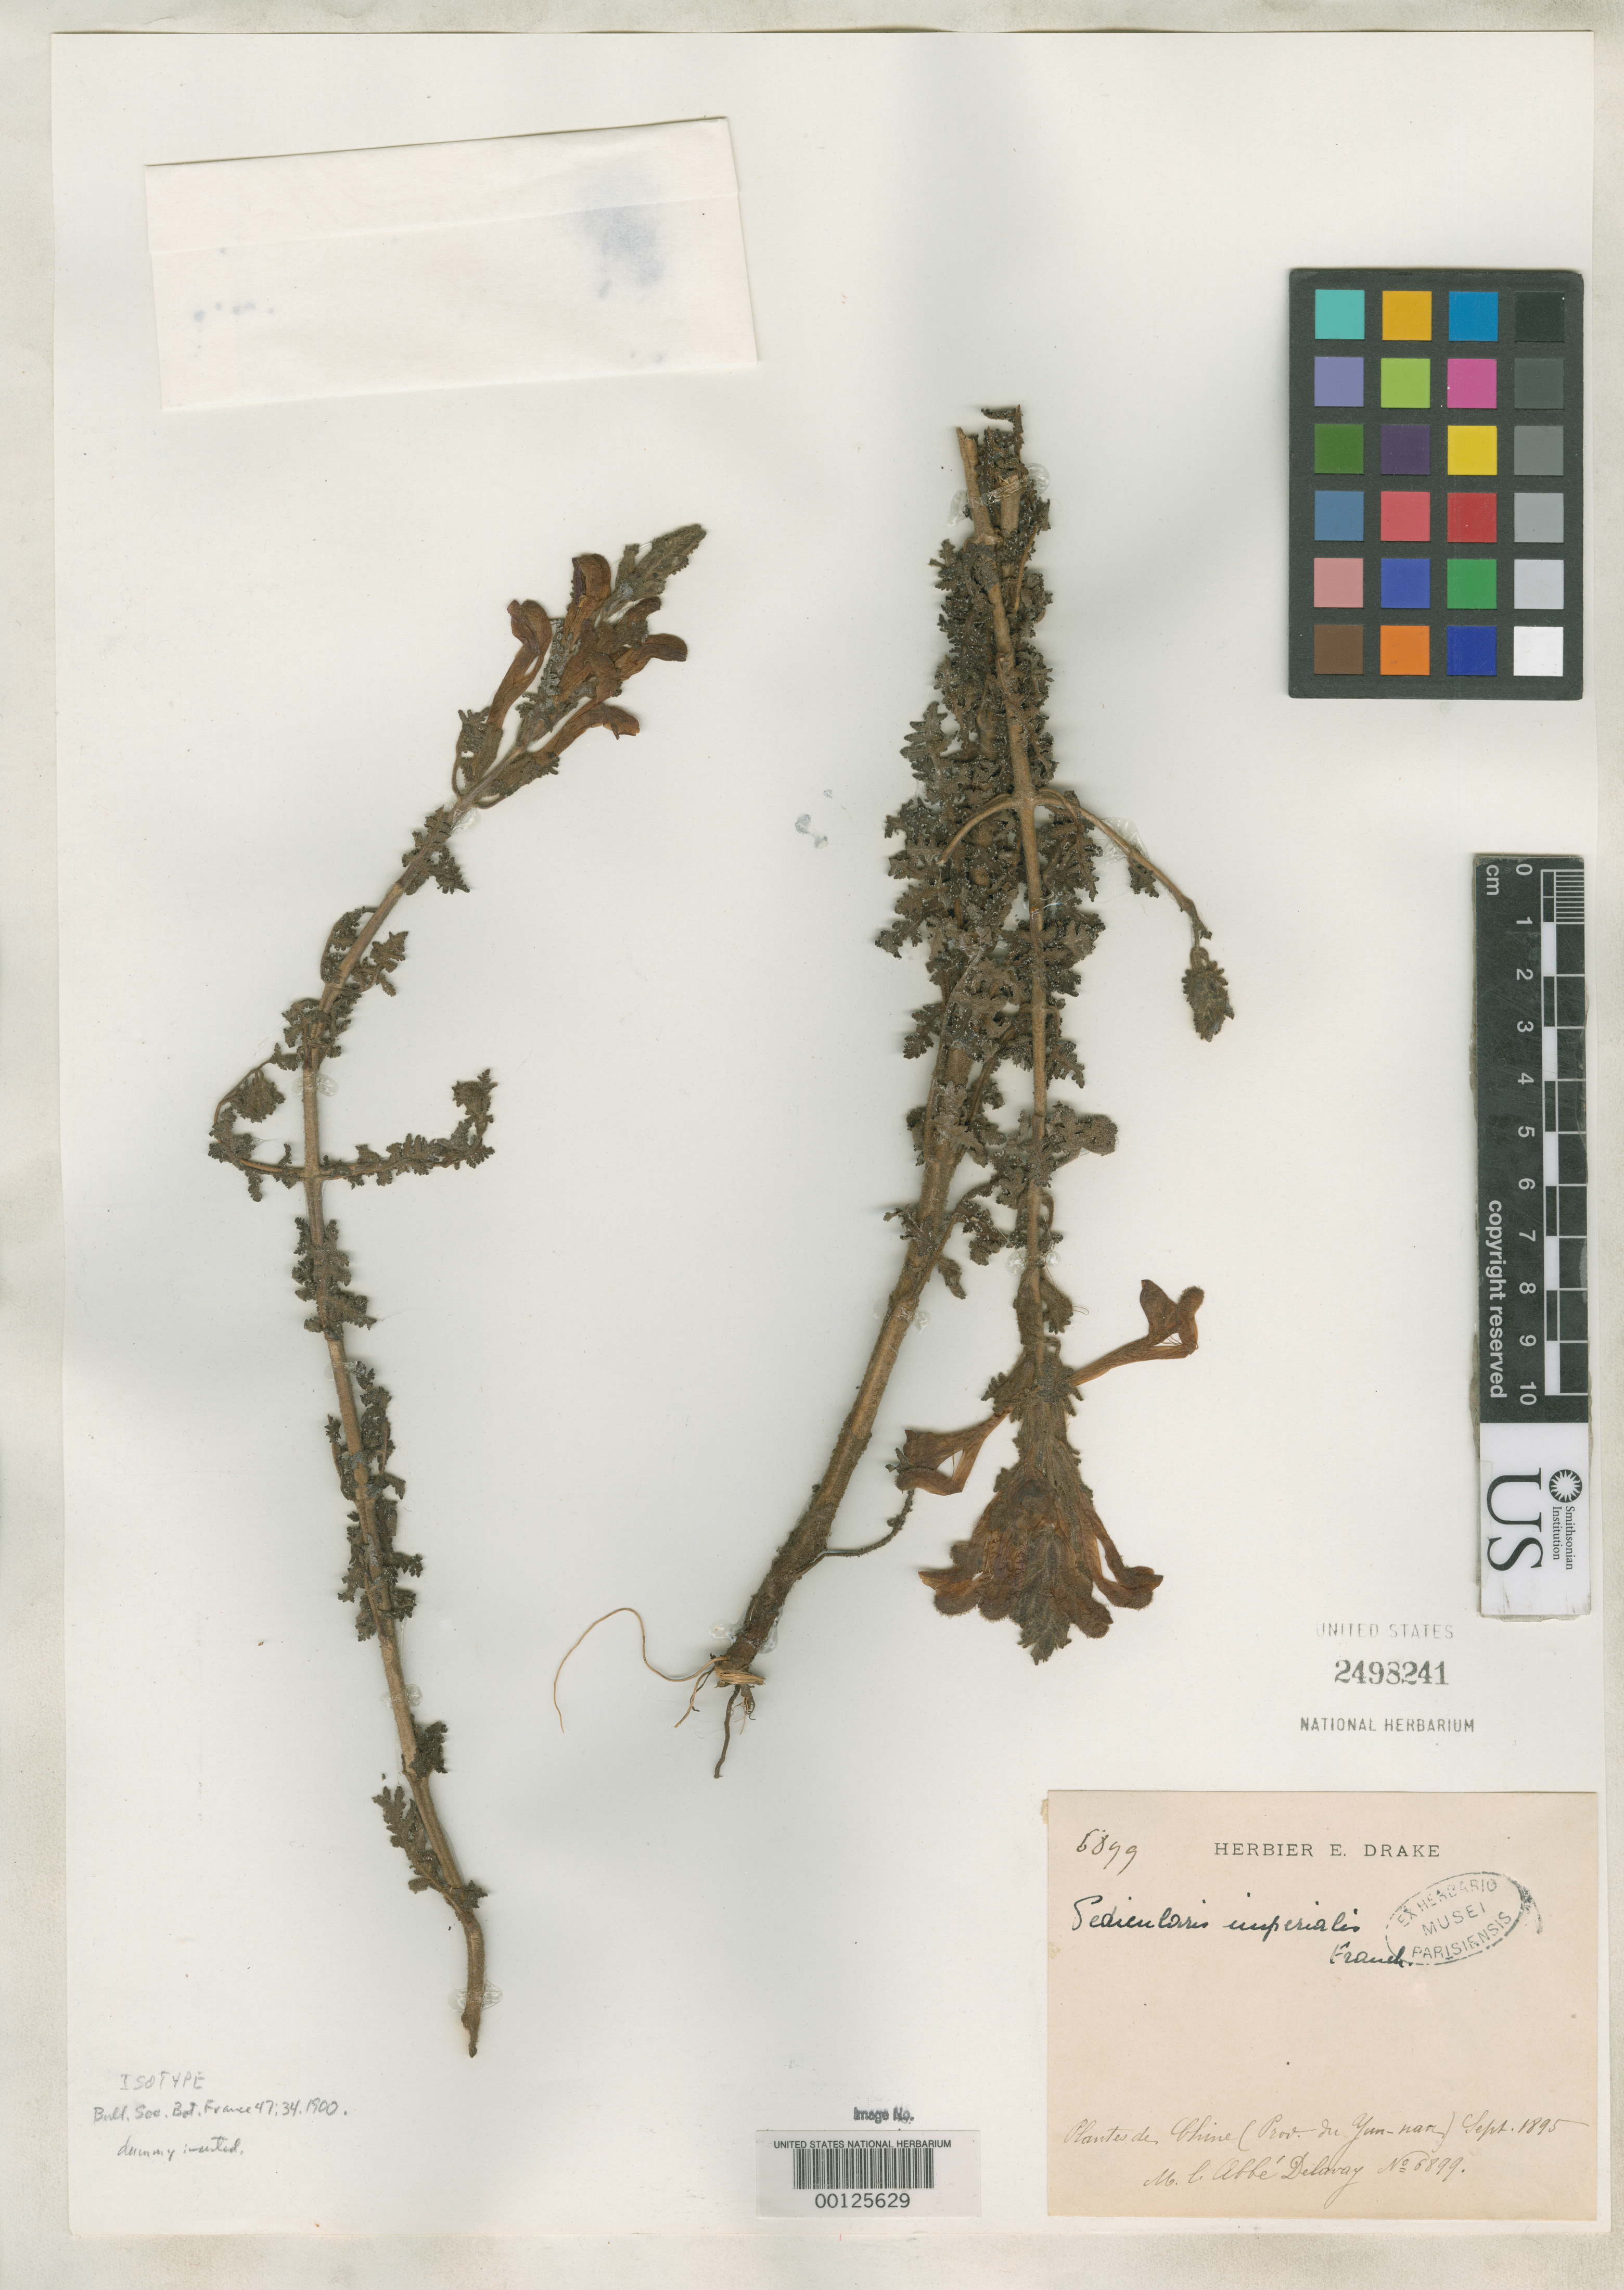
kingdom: Plantae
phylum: Tracheophyta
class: Magnoliopsida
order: Lamiales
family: Orobanchaceae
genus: Pedicularis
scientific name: Pedicularis imperialis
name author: Franch.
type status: Isotype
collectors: P. Delavay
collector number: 6899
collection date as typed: Sep 1895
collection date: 1895-09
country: China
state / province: Yunnan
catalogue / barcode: US 2498241